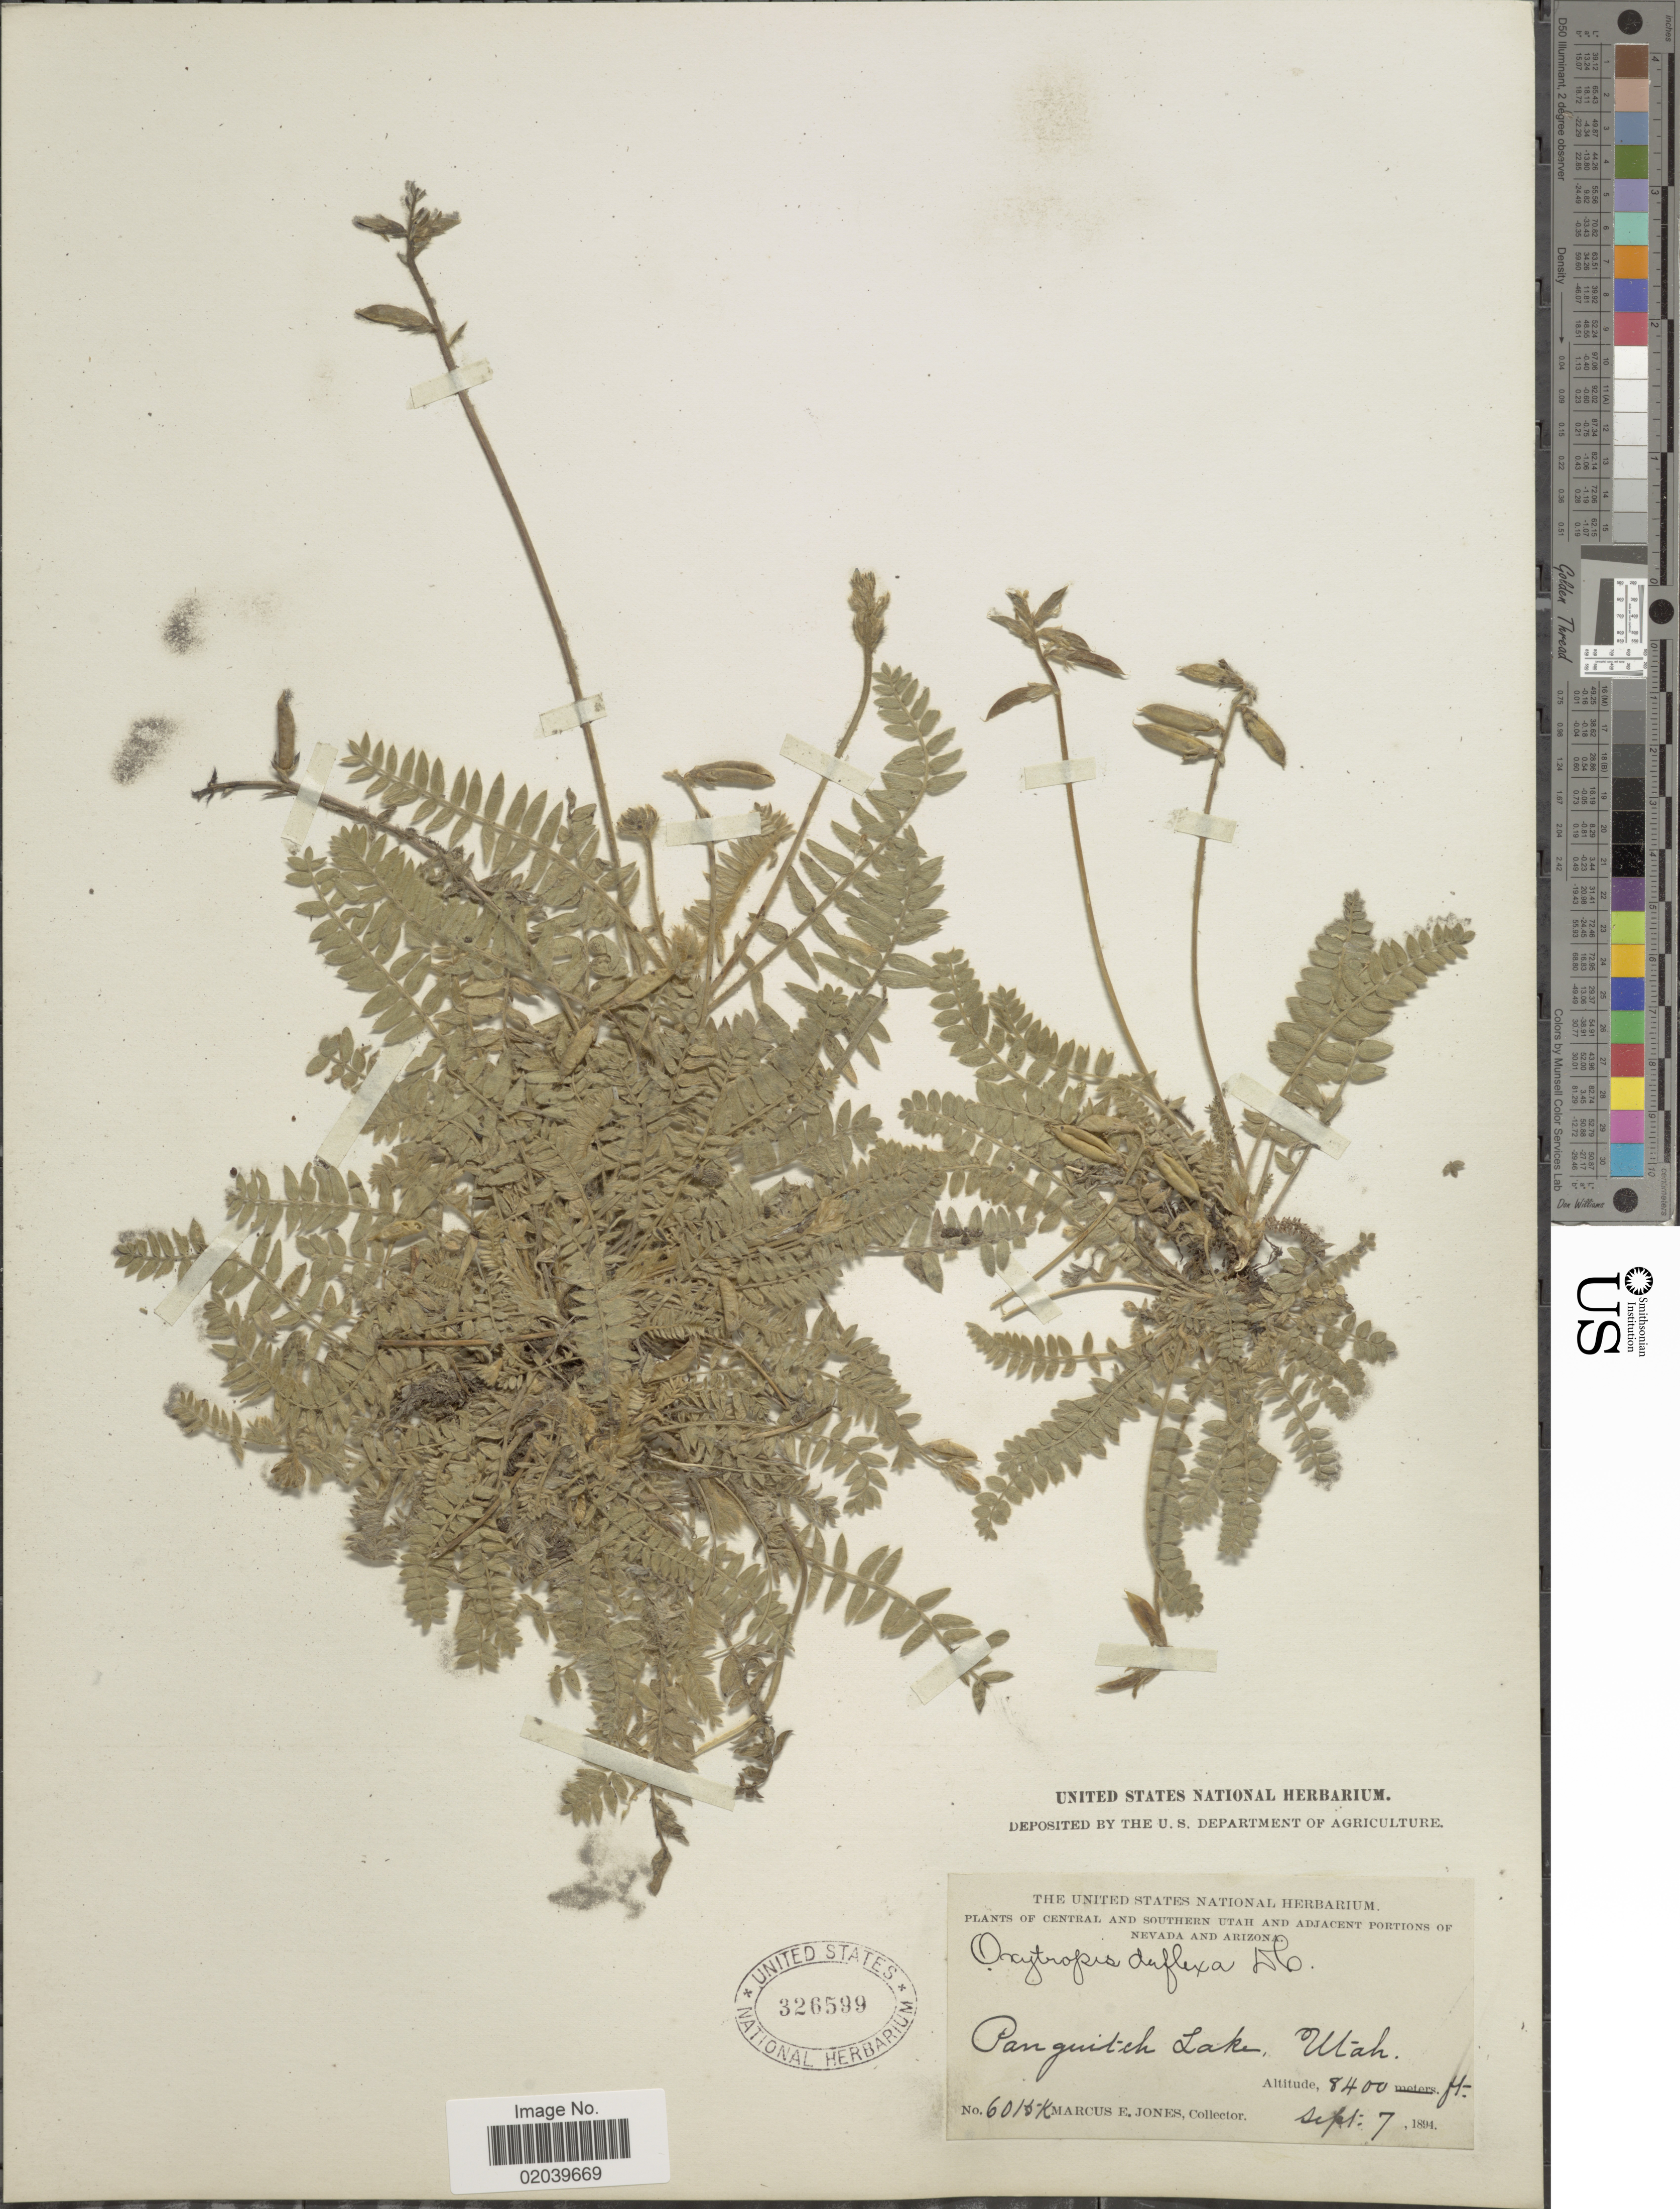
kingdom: Plantae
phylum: Tracheophyta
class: Magnoliopsida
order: Fabales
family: Fabaceae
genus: Oxytropis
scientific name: Oxytropis deflexa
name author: (Pall.) DC.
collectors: M. E. Jones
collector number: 6015k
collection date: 1894-09-07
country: United States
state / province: Utah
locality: Panguitch Lake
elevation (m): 2560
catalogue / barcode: US 326599